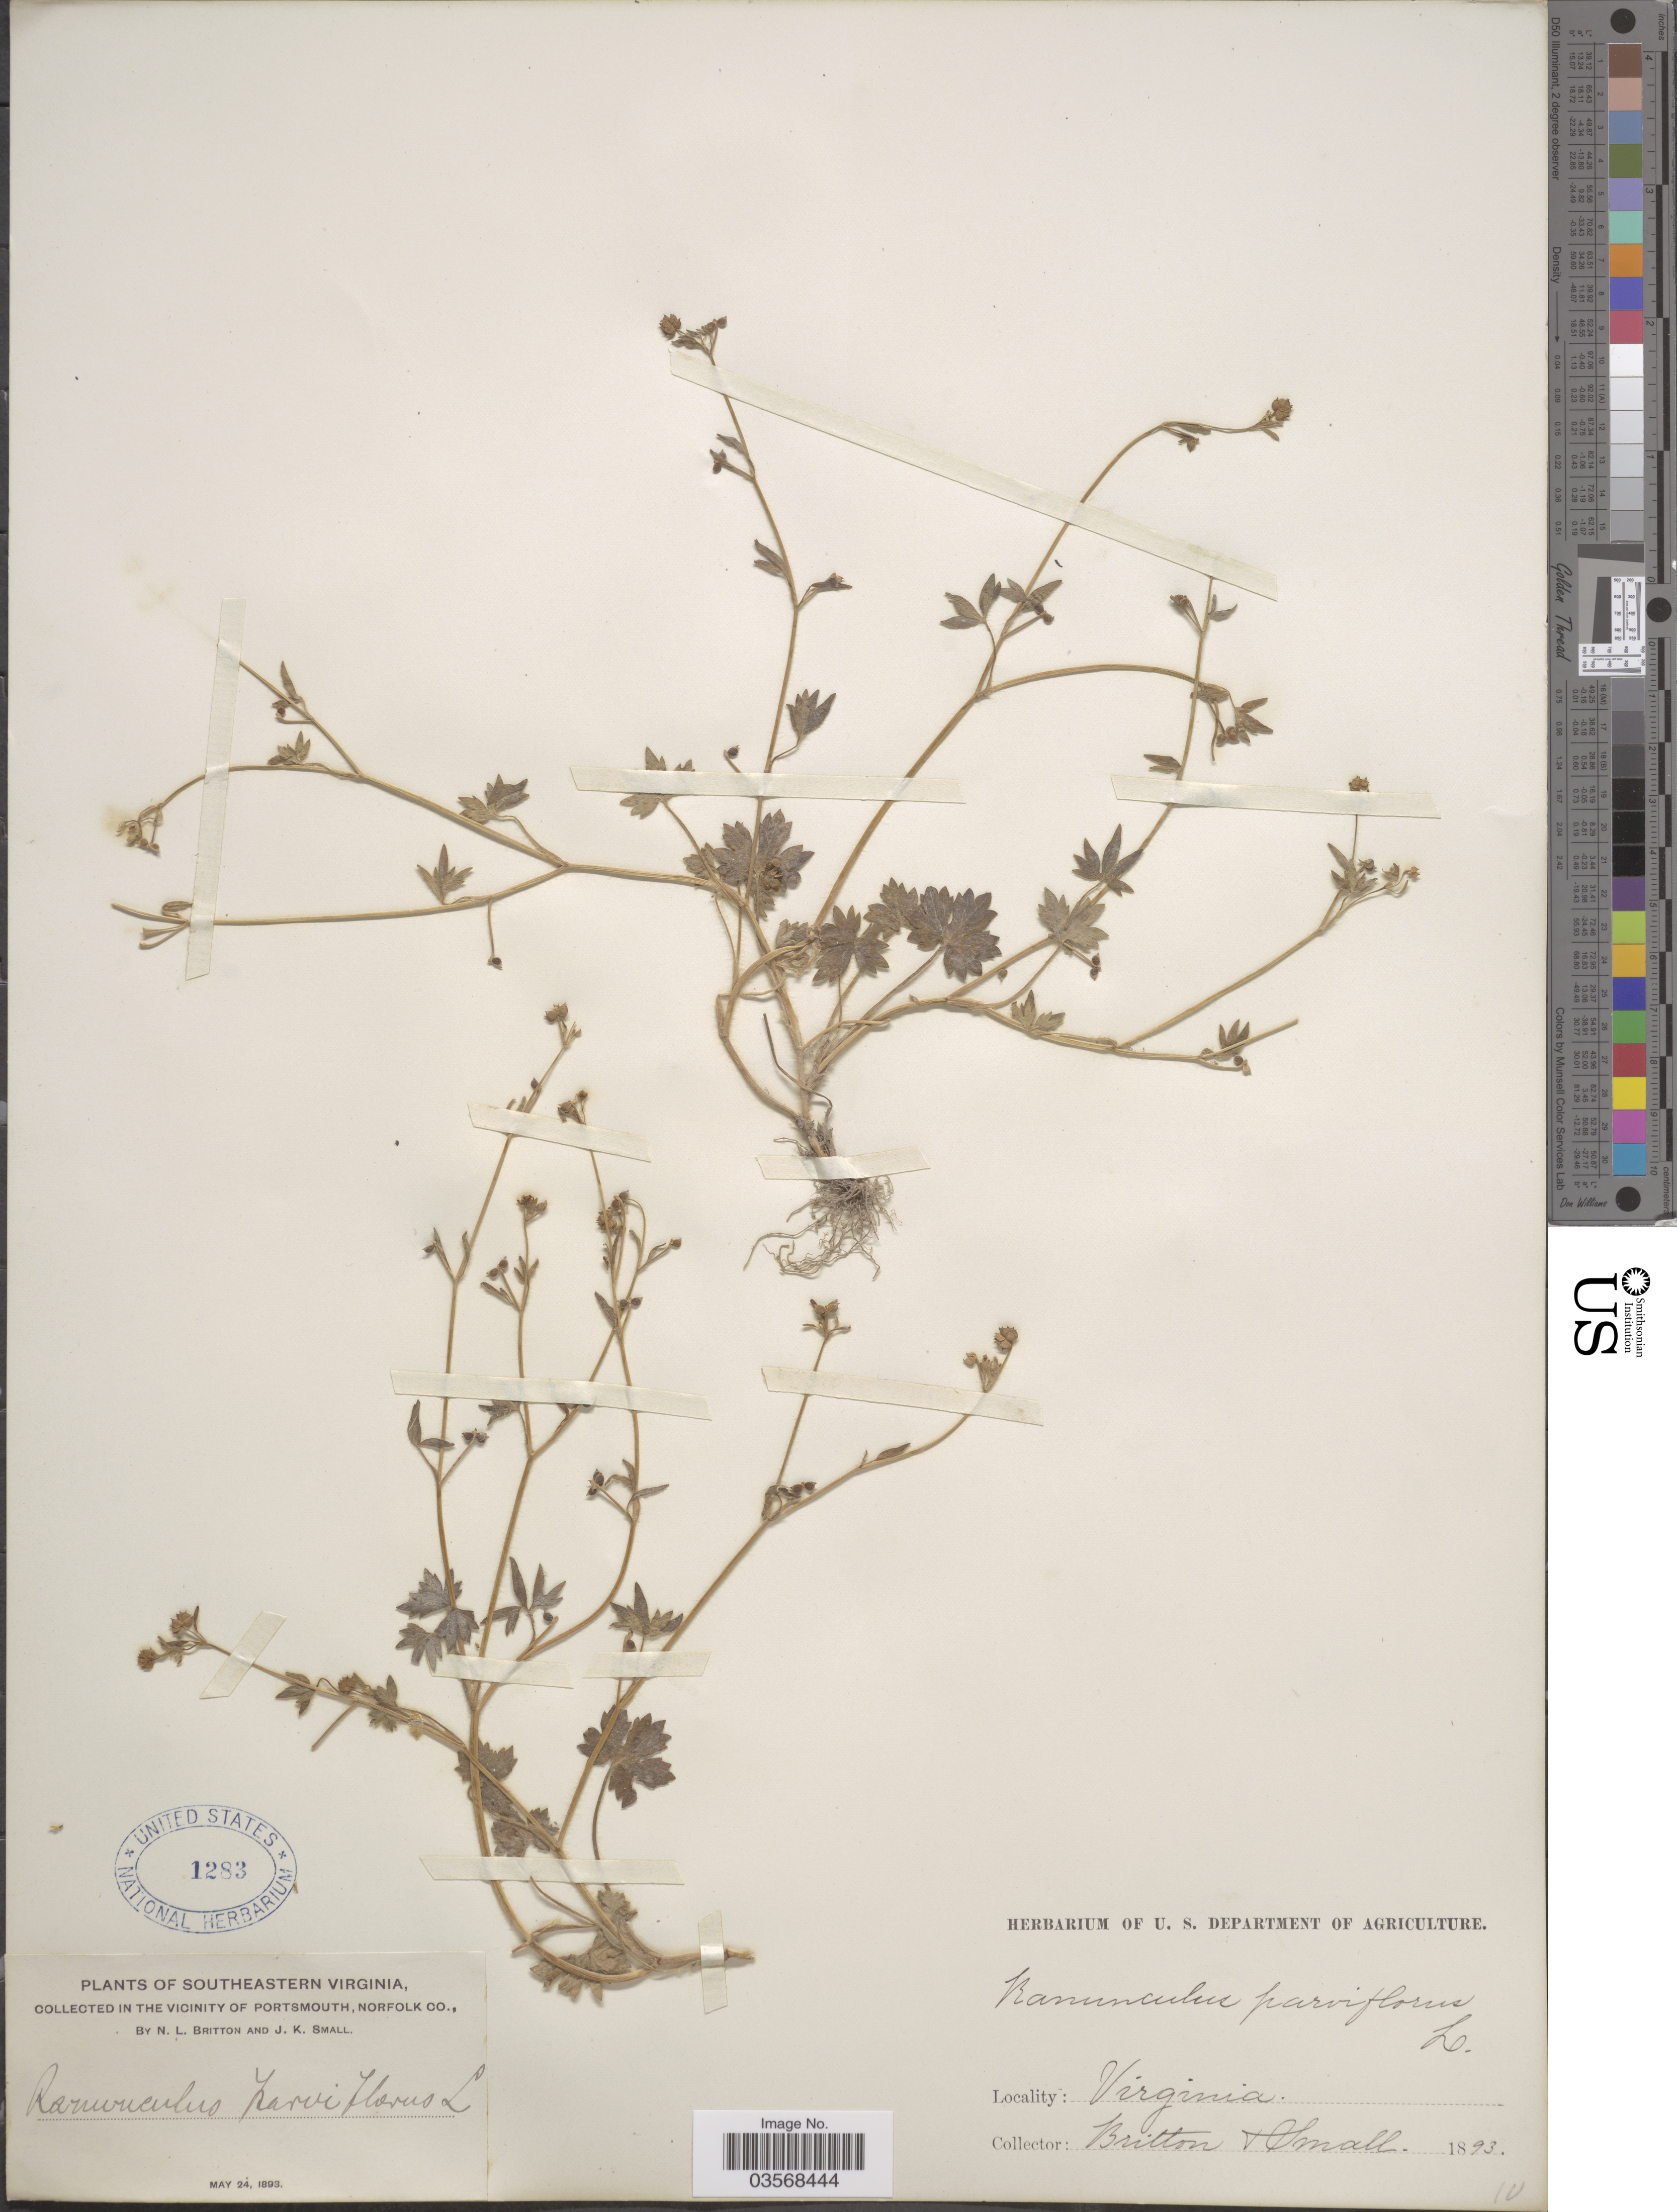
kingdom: Plantae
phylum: Tracheophyta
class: Magnoliopsida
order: Ranunculales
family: Ranunculaceae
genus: Ranunculus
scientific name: Ranunculus parviflorus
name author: L.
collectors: N. Britton & J. K. Small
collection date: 1893-05-24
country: United States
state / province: Virginia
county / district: City of Portsmouth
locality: Southeastern Virginia. In the vicinity of Portsmouth, Norfolk Co.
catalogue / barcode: US 1283